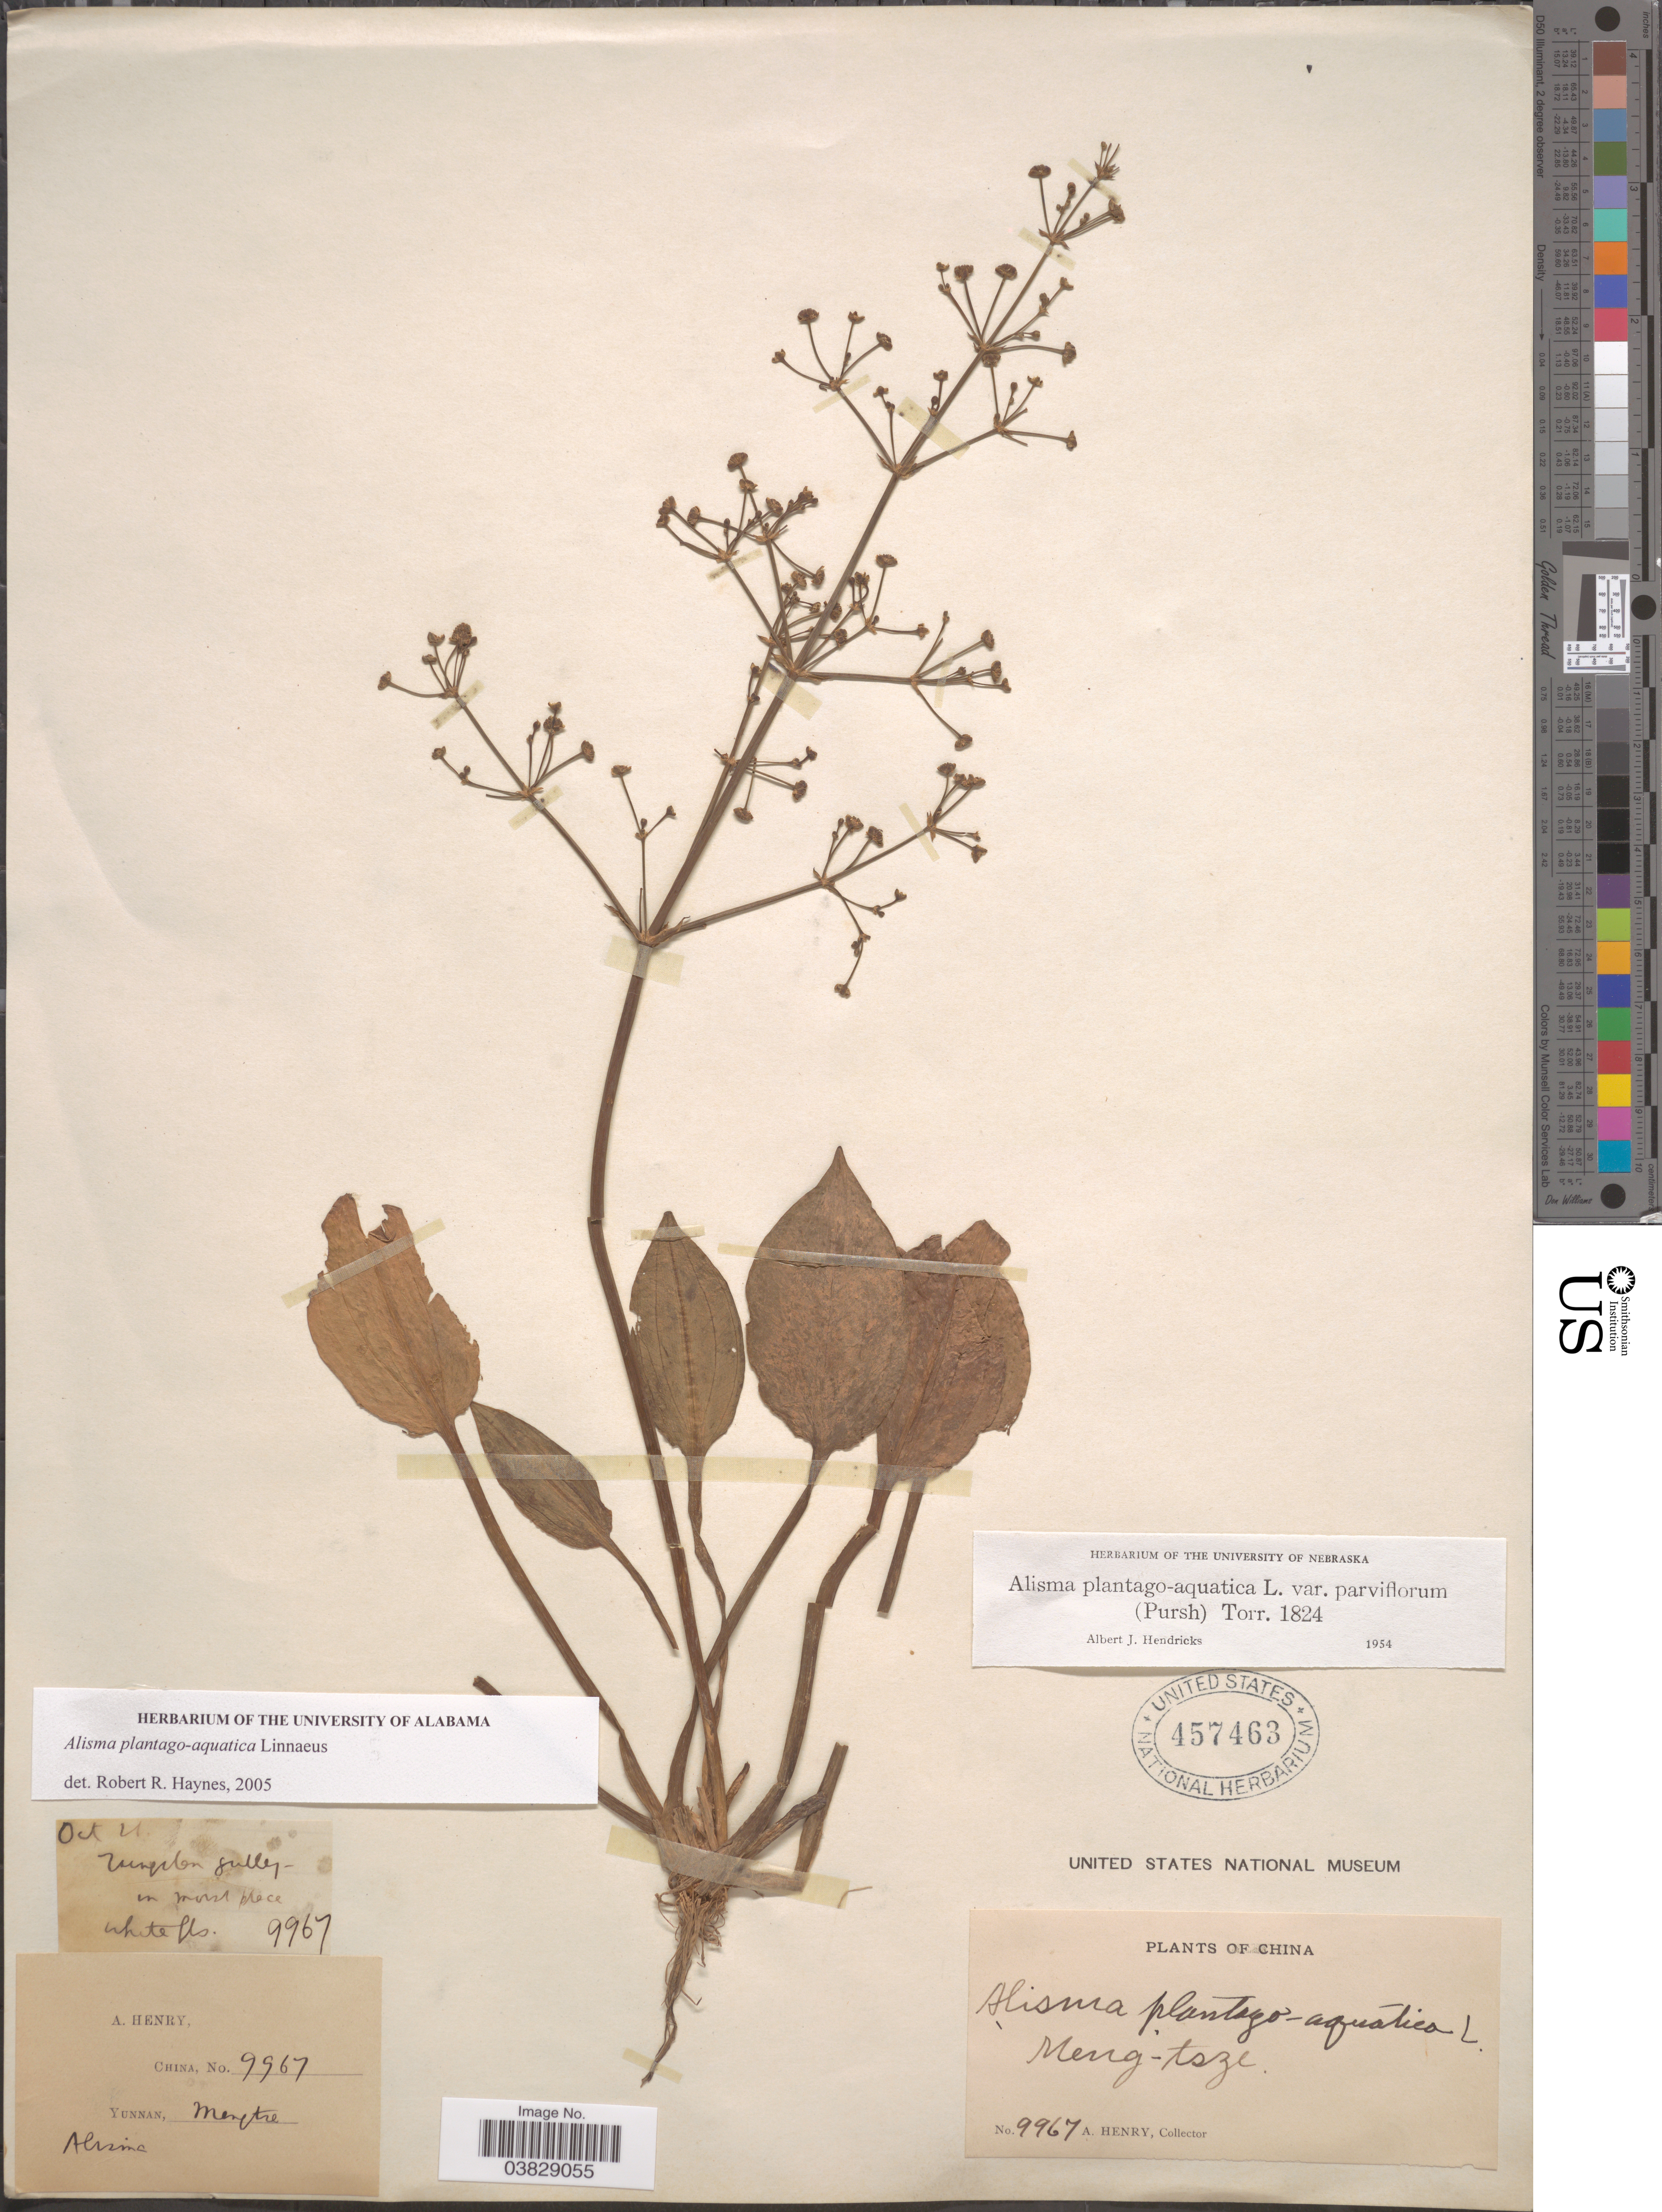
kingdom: Plantae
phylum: Tracheophyta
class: Liliopsida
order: Alismatales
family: Alismataceae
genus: Alisma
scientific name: Alisma plantago-aquatica var. americanum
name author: L.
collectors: A. Henry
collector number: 9967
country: China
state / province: Yunnan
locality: Jiangjia gully. Meng-tsze.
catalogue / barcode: US 457463